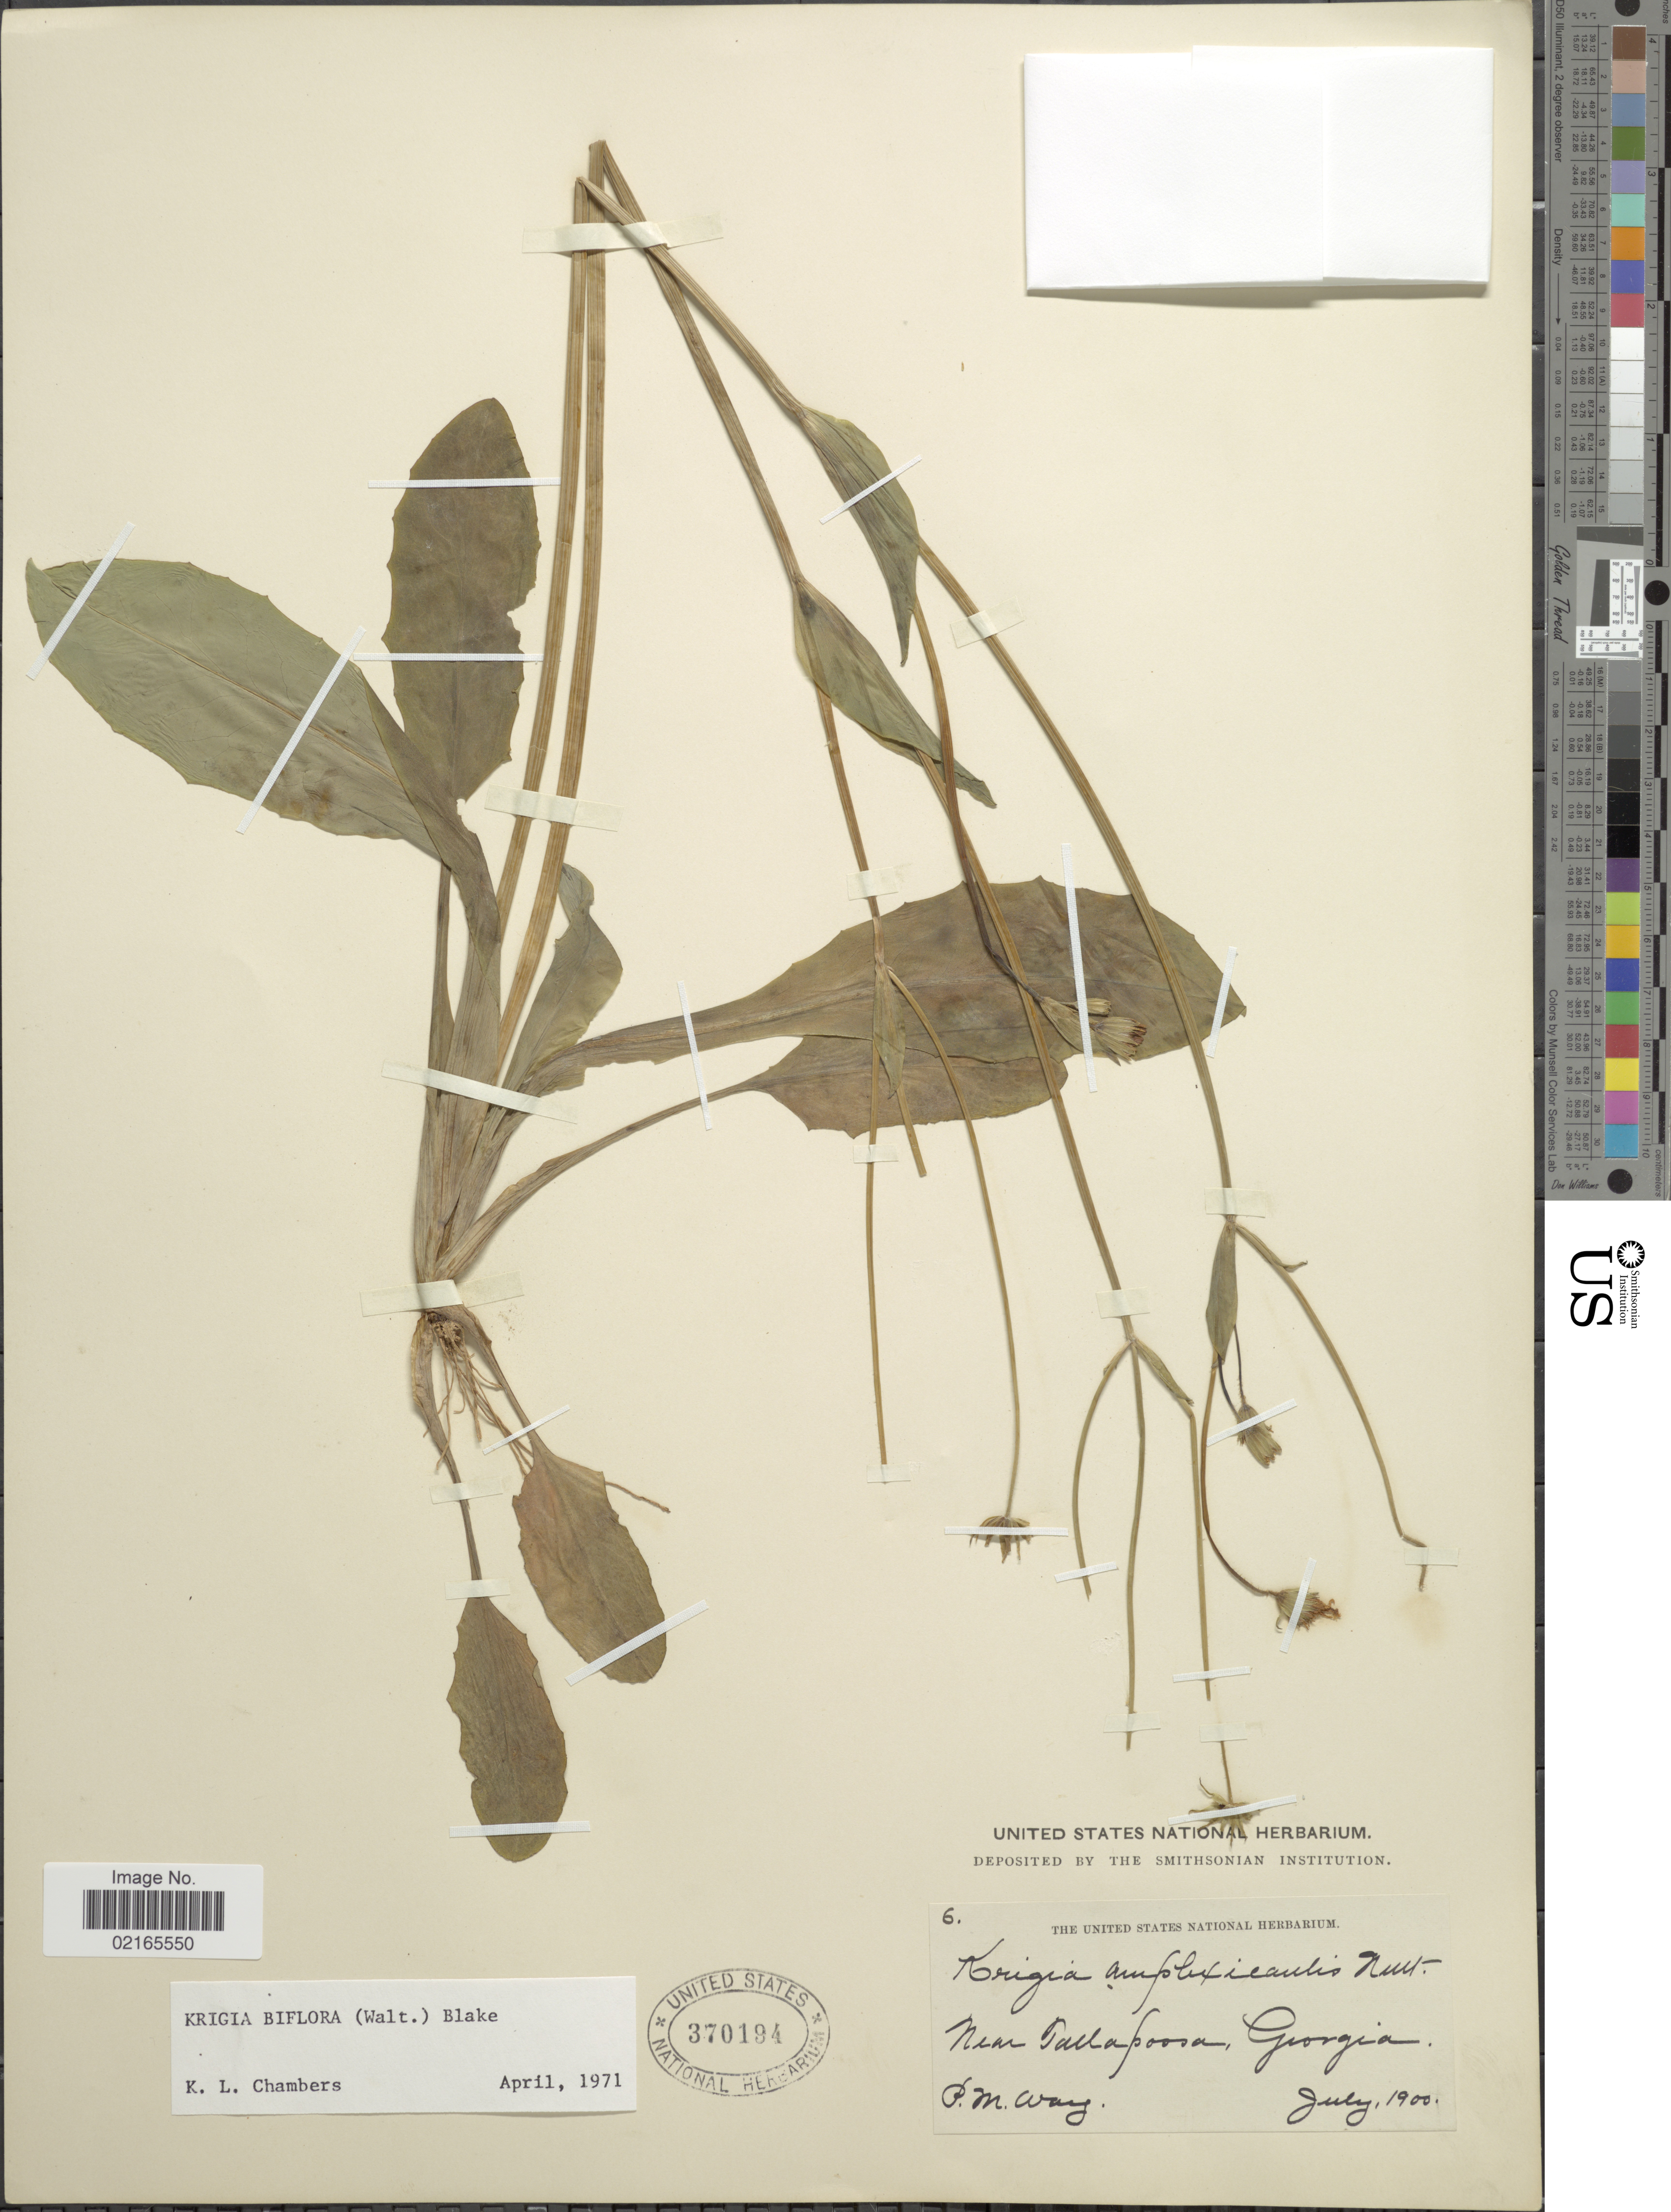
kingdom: Plantae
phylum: Tracheophyta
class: Magnoliopsida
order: Asterales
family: Asteraceae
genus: Krigia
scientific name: Krigia biflora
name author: (Walter) S.F. Blake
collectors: P. Way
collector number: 6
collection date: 1900-07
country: United States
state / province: Georgia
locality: Near Tallapoosa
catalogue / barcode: US 370194